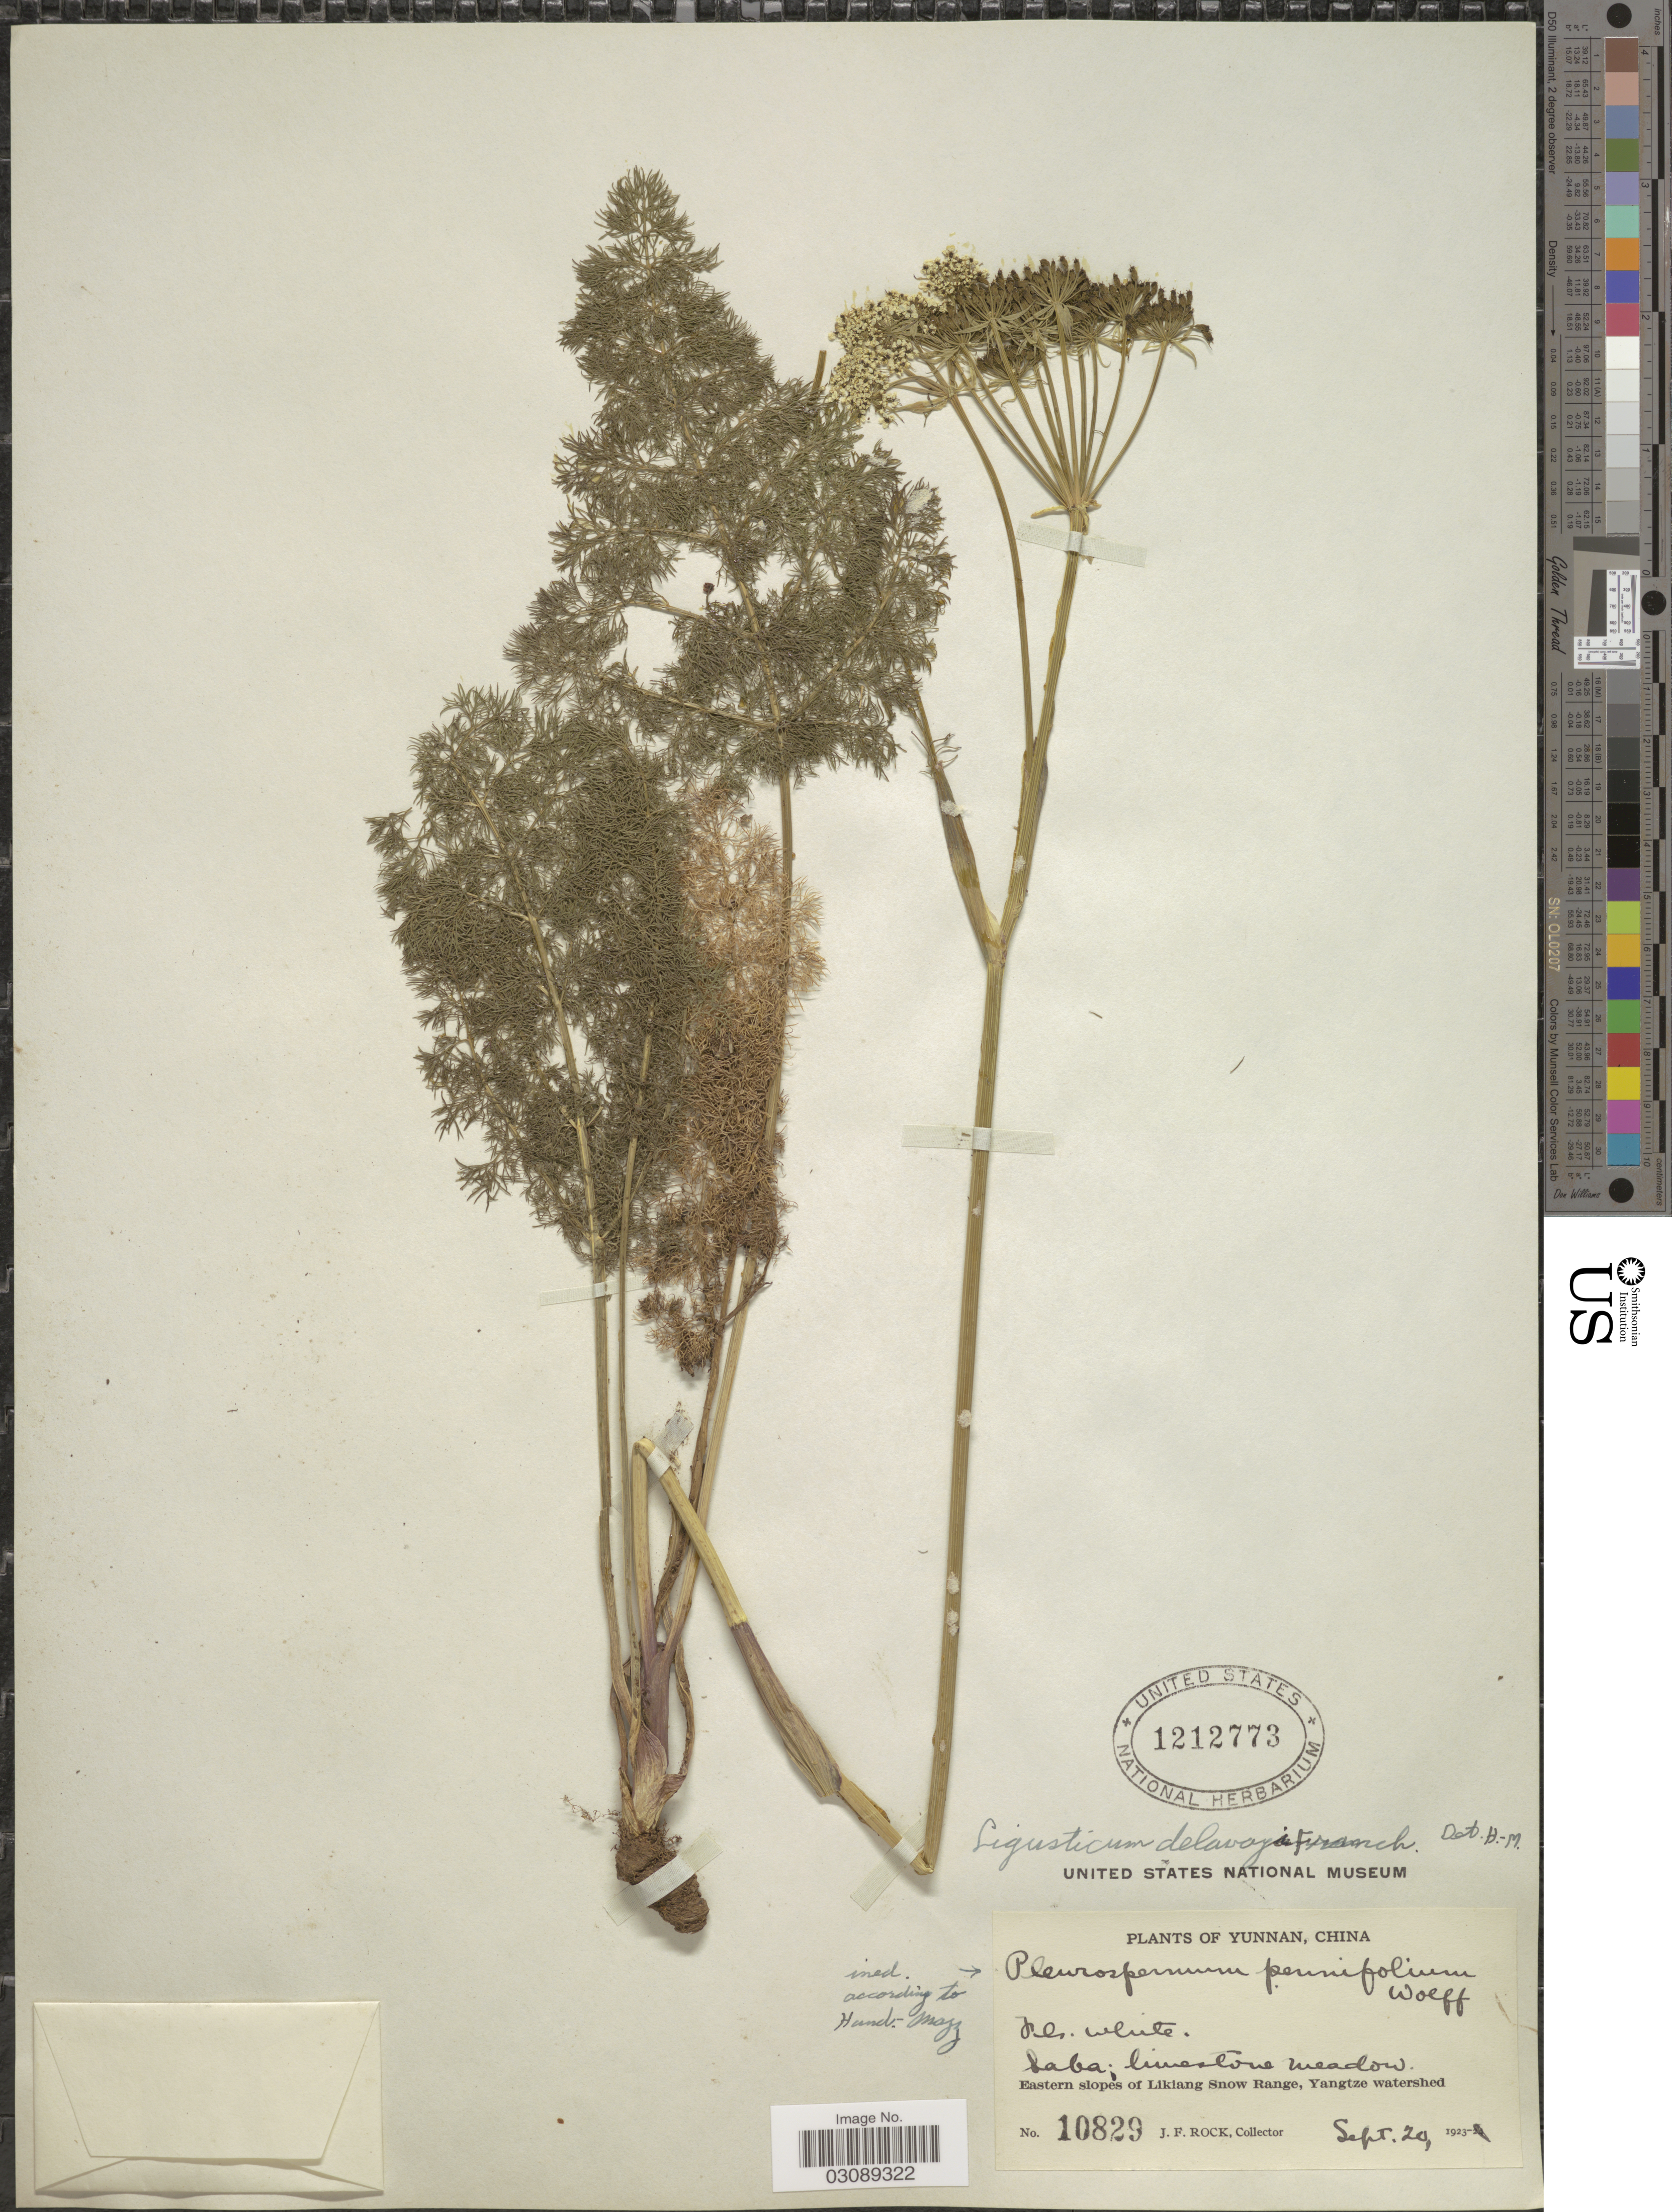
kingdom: Plantae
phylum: Tracheophyta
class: Magnoliopsida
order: Apiales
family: Apiaceae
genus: Ligusticum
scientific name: Ligusticum delavayi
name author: Franch.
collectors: J. Rock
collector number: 10829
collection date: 1923-09-20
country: China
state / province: Yunnan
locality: Saba. Eastern slopes of Likiang Snow Range, Yangtze watershed.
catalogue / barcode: US 1212773